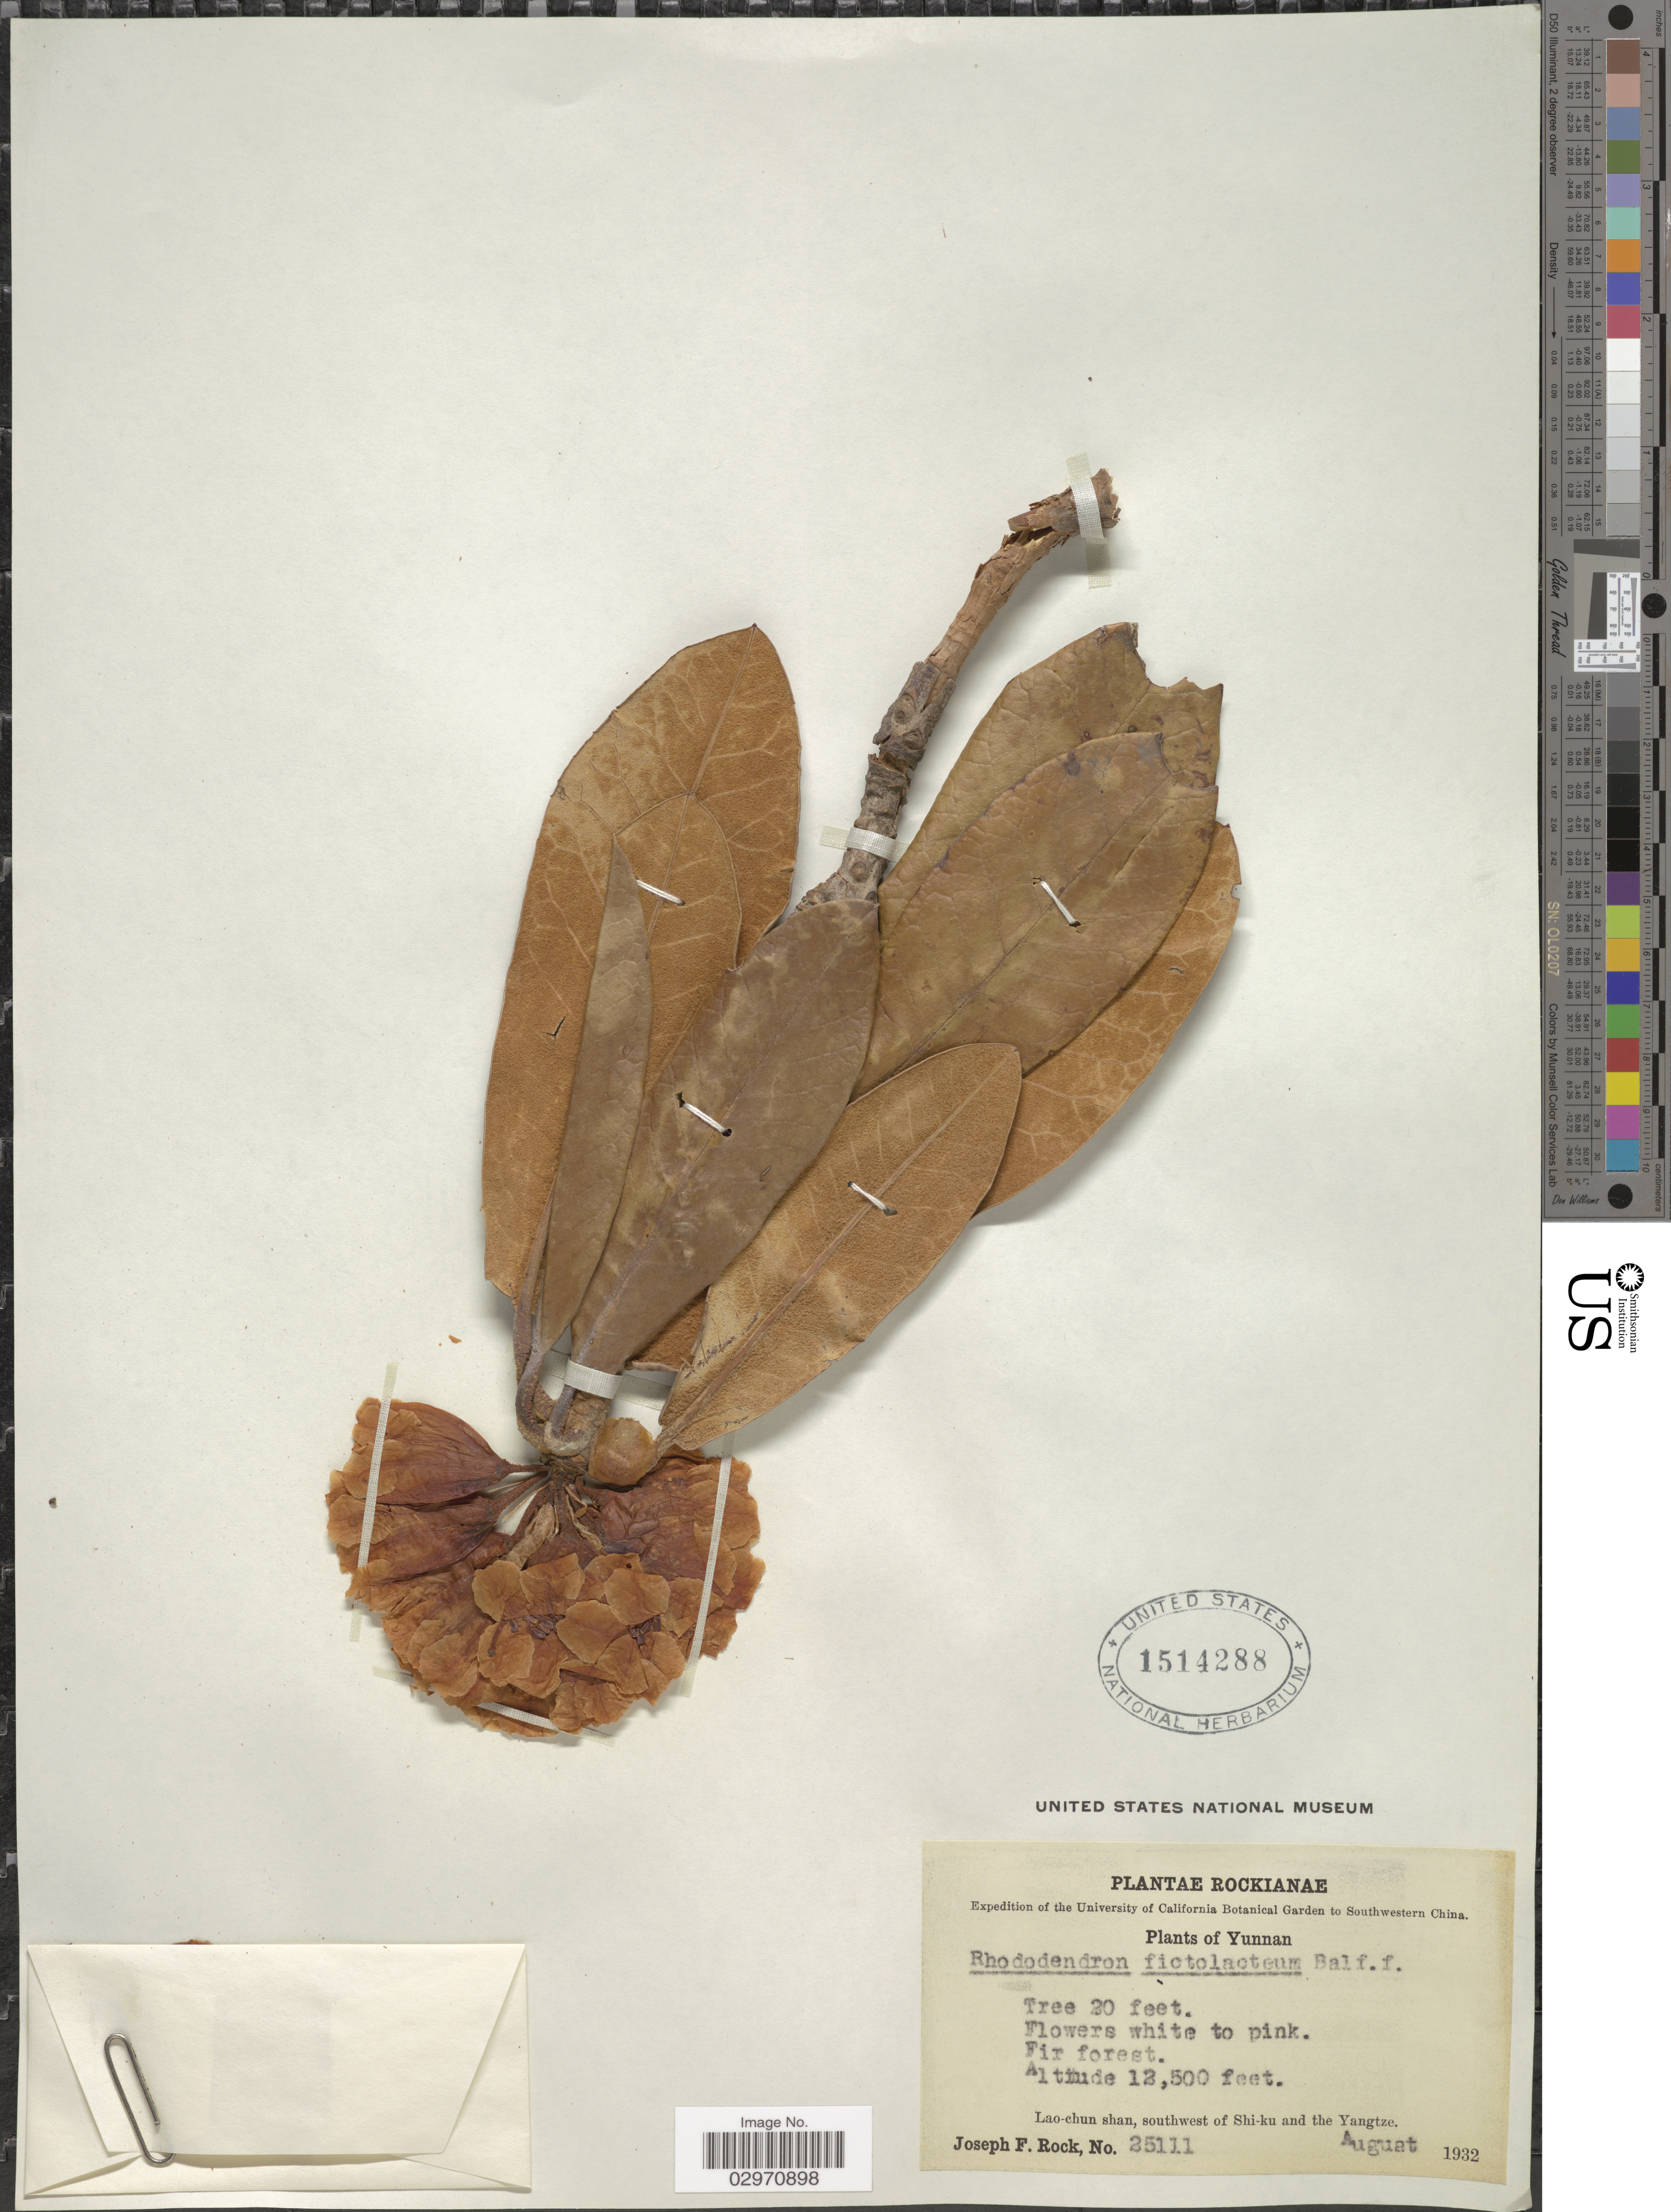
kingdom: Plantae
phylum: Tracheophyta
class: Magnoliopsida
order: Ericales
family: Ericaceae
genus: Rhododendron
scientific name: Rhododendron fictolacteum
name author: Balf. f.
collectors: J. F. Rock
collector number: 25111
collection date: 1932-08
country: China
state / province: Yunnan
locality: Southwestern China. Lao-chun shan, southwest of Shi-ku and the Yangtze.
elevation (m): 3810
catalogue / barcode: US 1514288